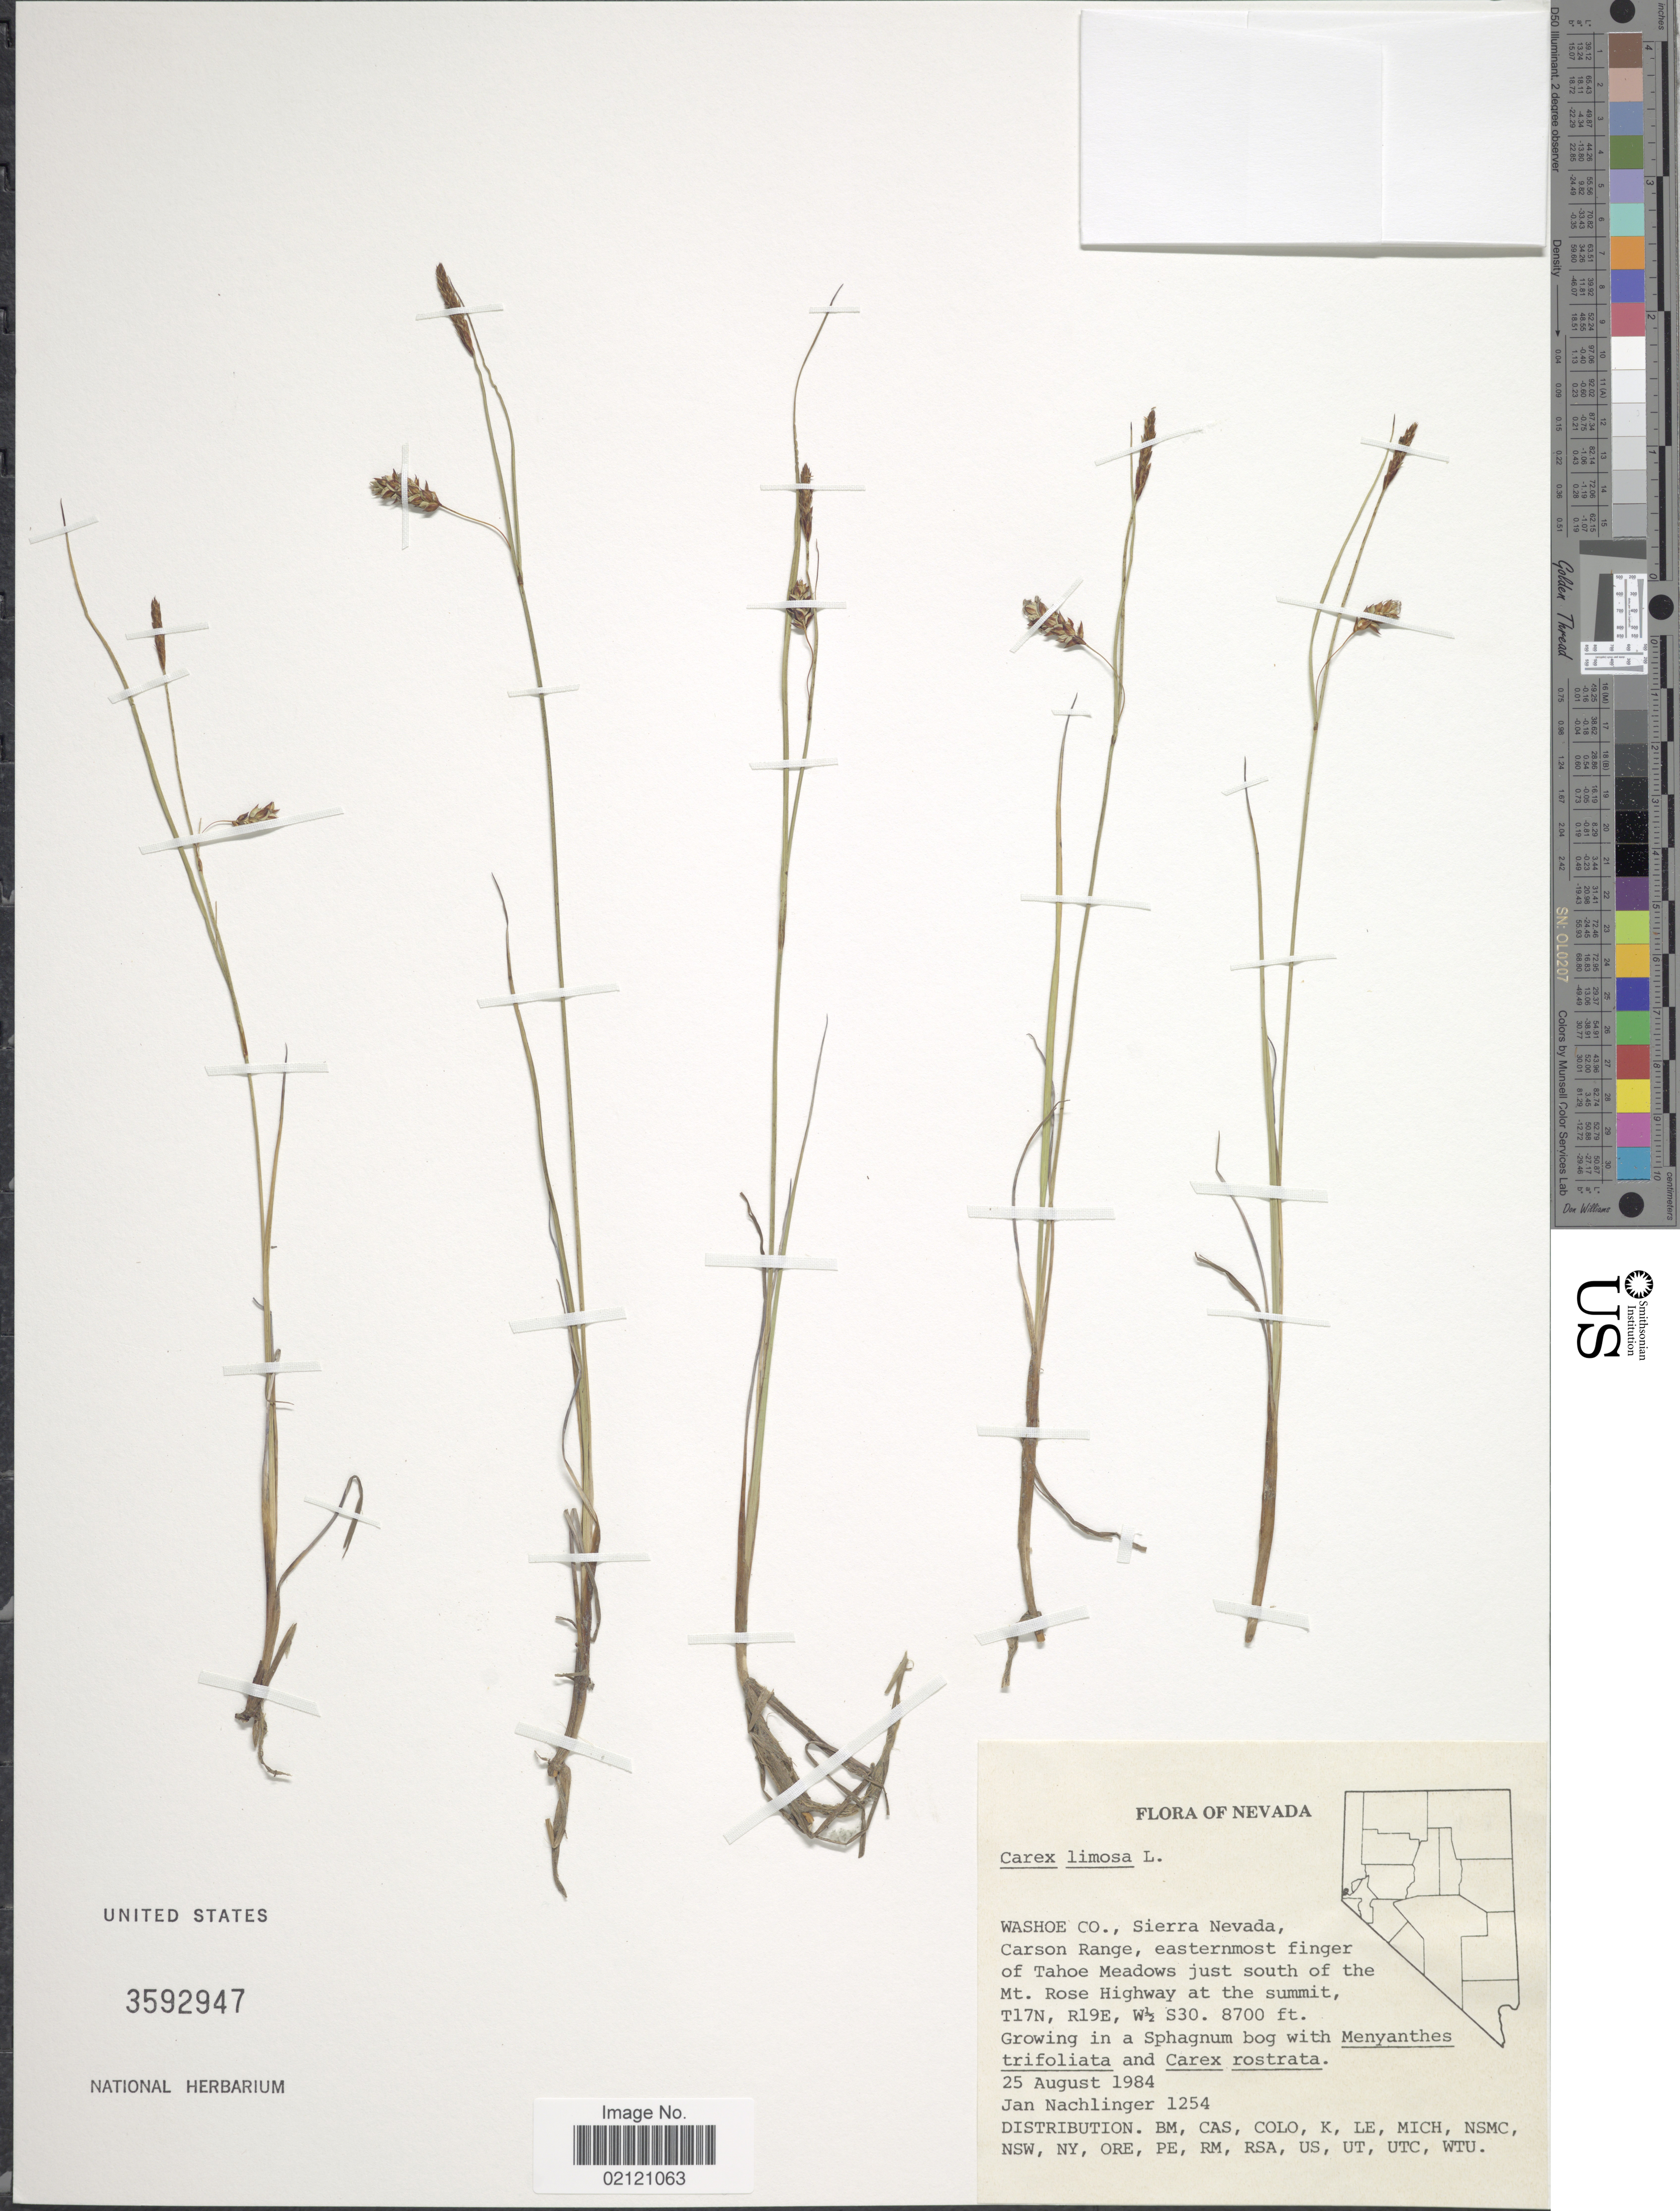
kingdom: Plantae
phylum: Tracheophyta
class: Liliopsida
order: Poales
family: Cyperaceae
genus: Carex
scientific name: Carex limosa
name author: L.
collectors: J. Nachlinger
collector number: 1254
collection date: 1984-08-25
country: United States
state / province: Nevada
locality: Washoe Co.:, Sierra Nevada, Carson Range, easternmost finger of Tahoe Meadows just south of the Mt. Rose Highway at the summit, T17N, R19E, W½ S30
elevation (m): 2652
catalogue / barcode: US 3592947